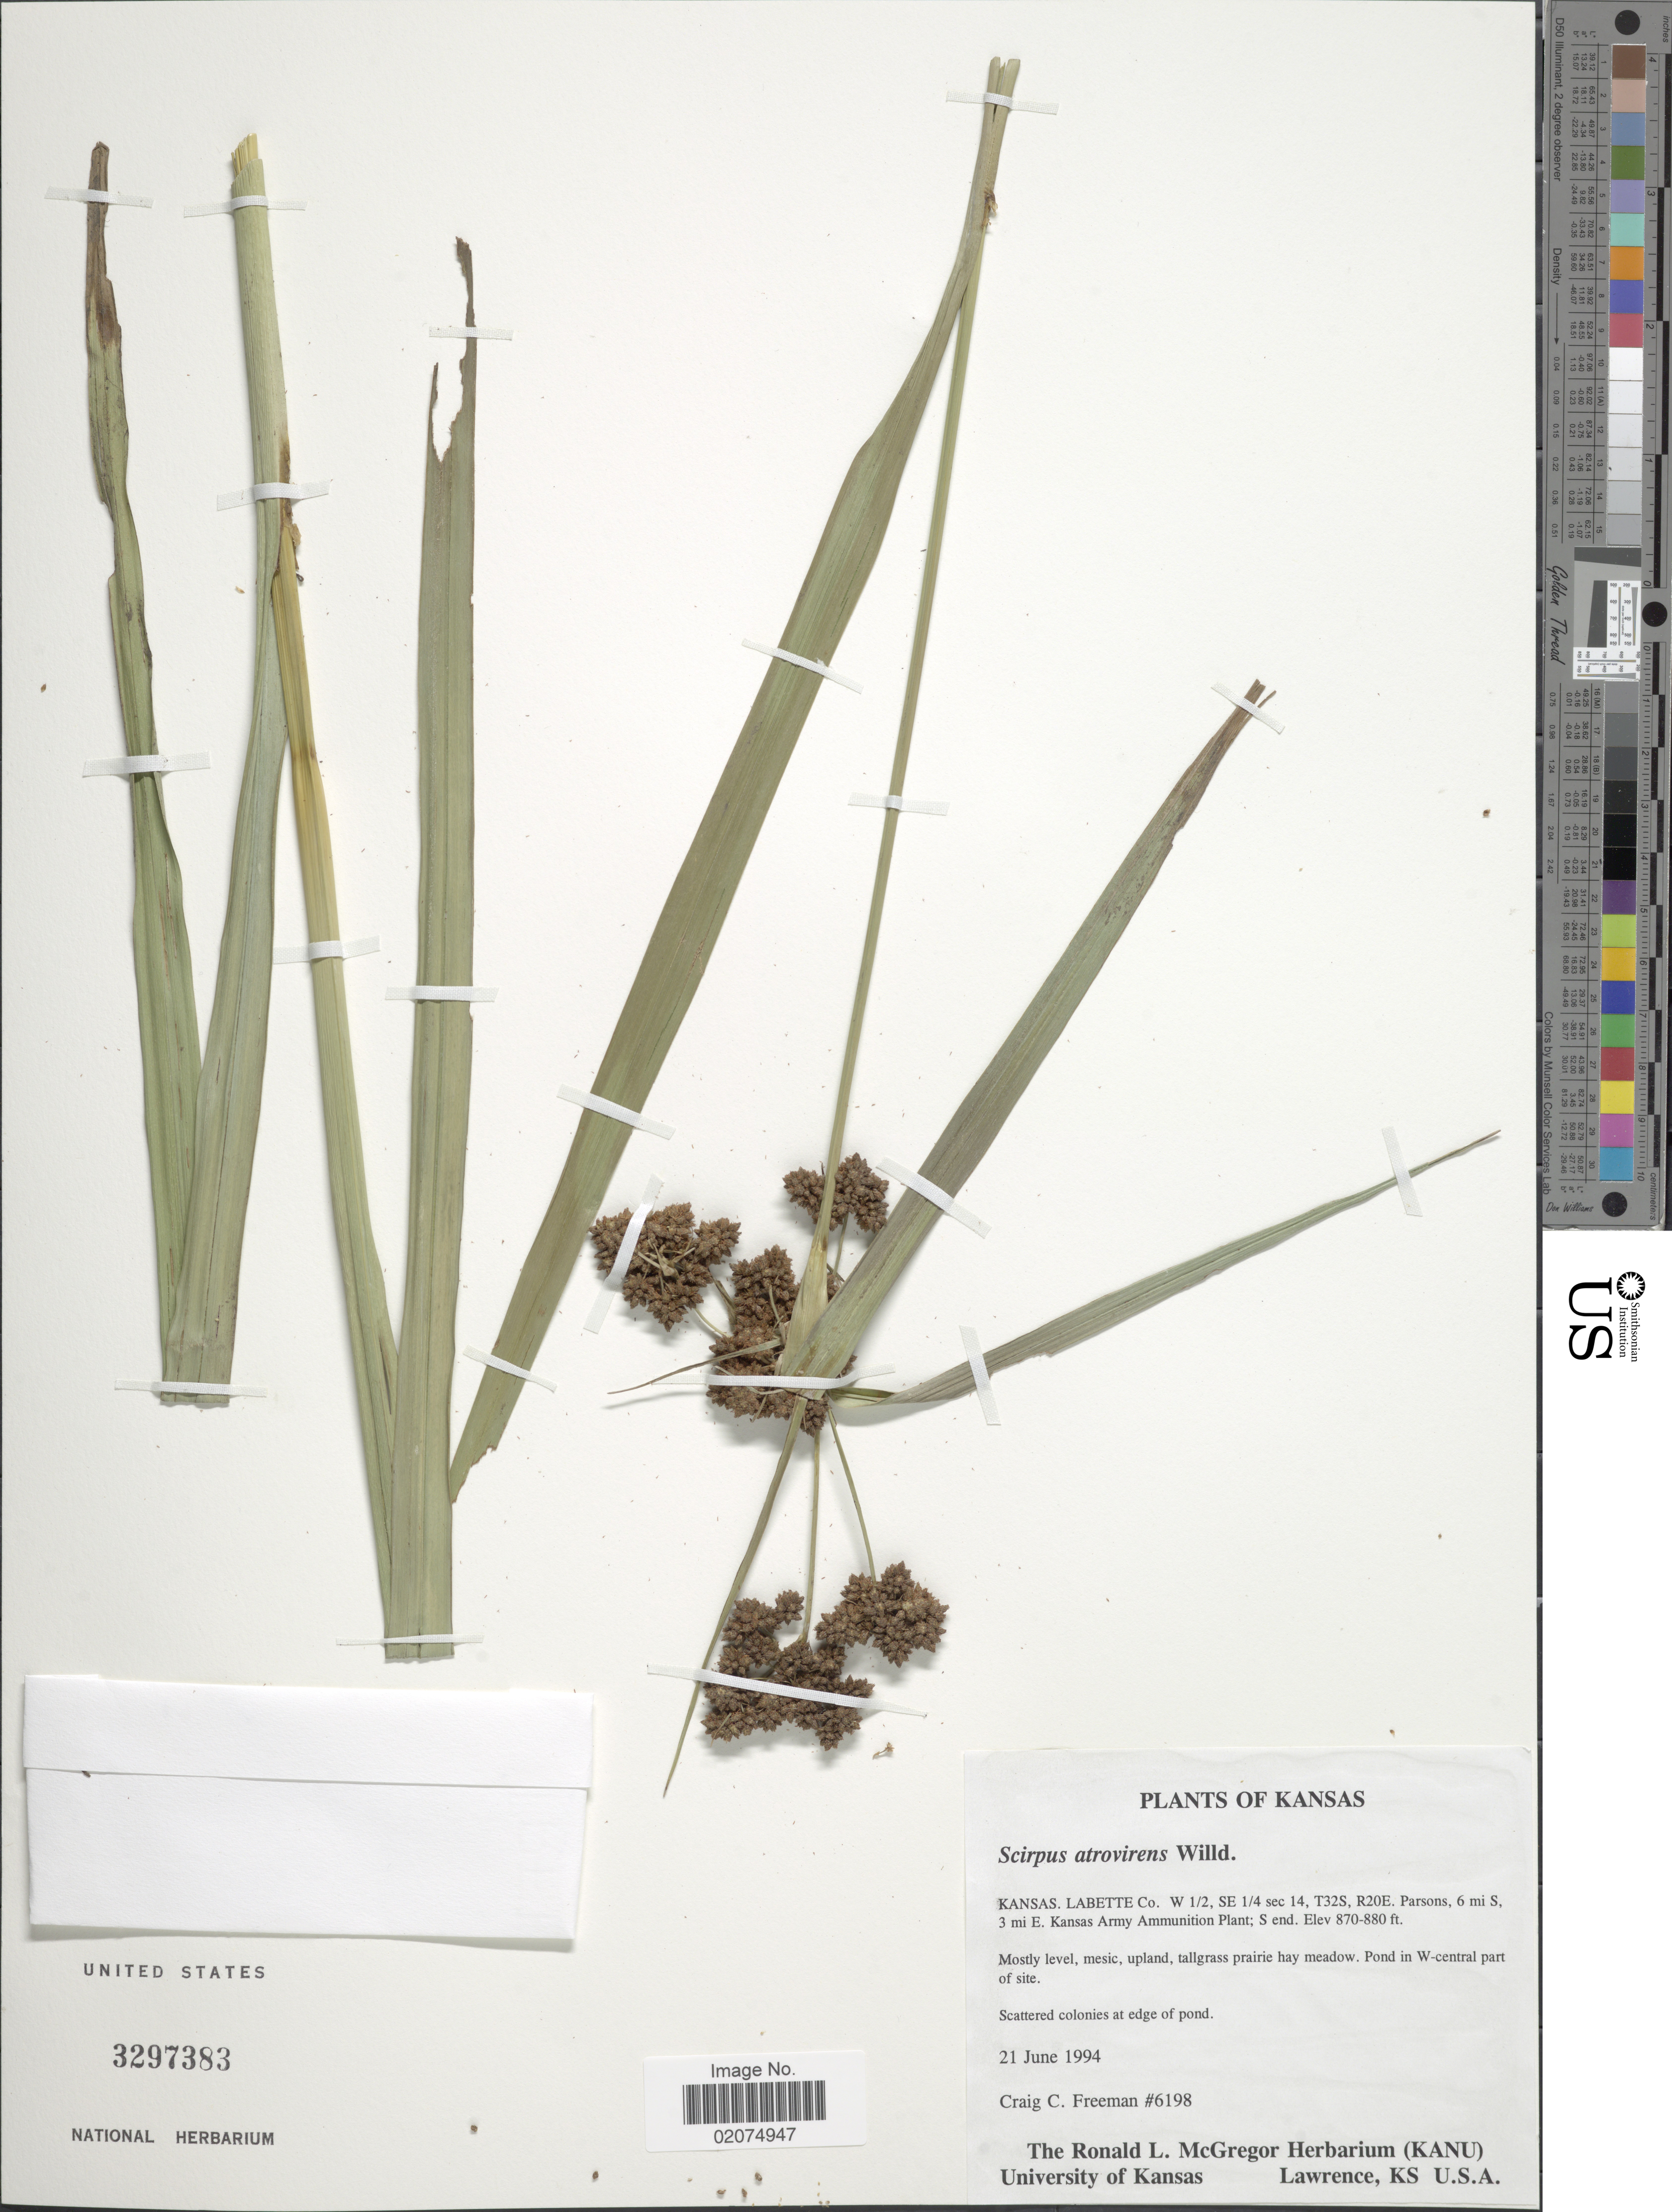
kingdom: Plantae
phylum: Tracheophyta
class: Liliopsida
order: Poales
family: Cyperaceae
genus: Scirpus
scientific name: Scirpus atrovirens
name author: Willd.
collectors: C. C. Freeman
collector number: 6198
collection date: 1994-06-21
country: United States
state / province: Kansas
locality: Labette Co, W½, SE1/4 sec 14, T32S, R20E, Parsons, 6 mi S, 3 mi E, Kansas Army Ammunition Plant, S end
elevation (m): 265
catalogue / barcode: US 3297383